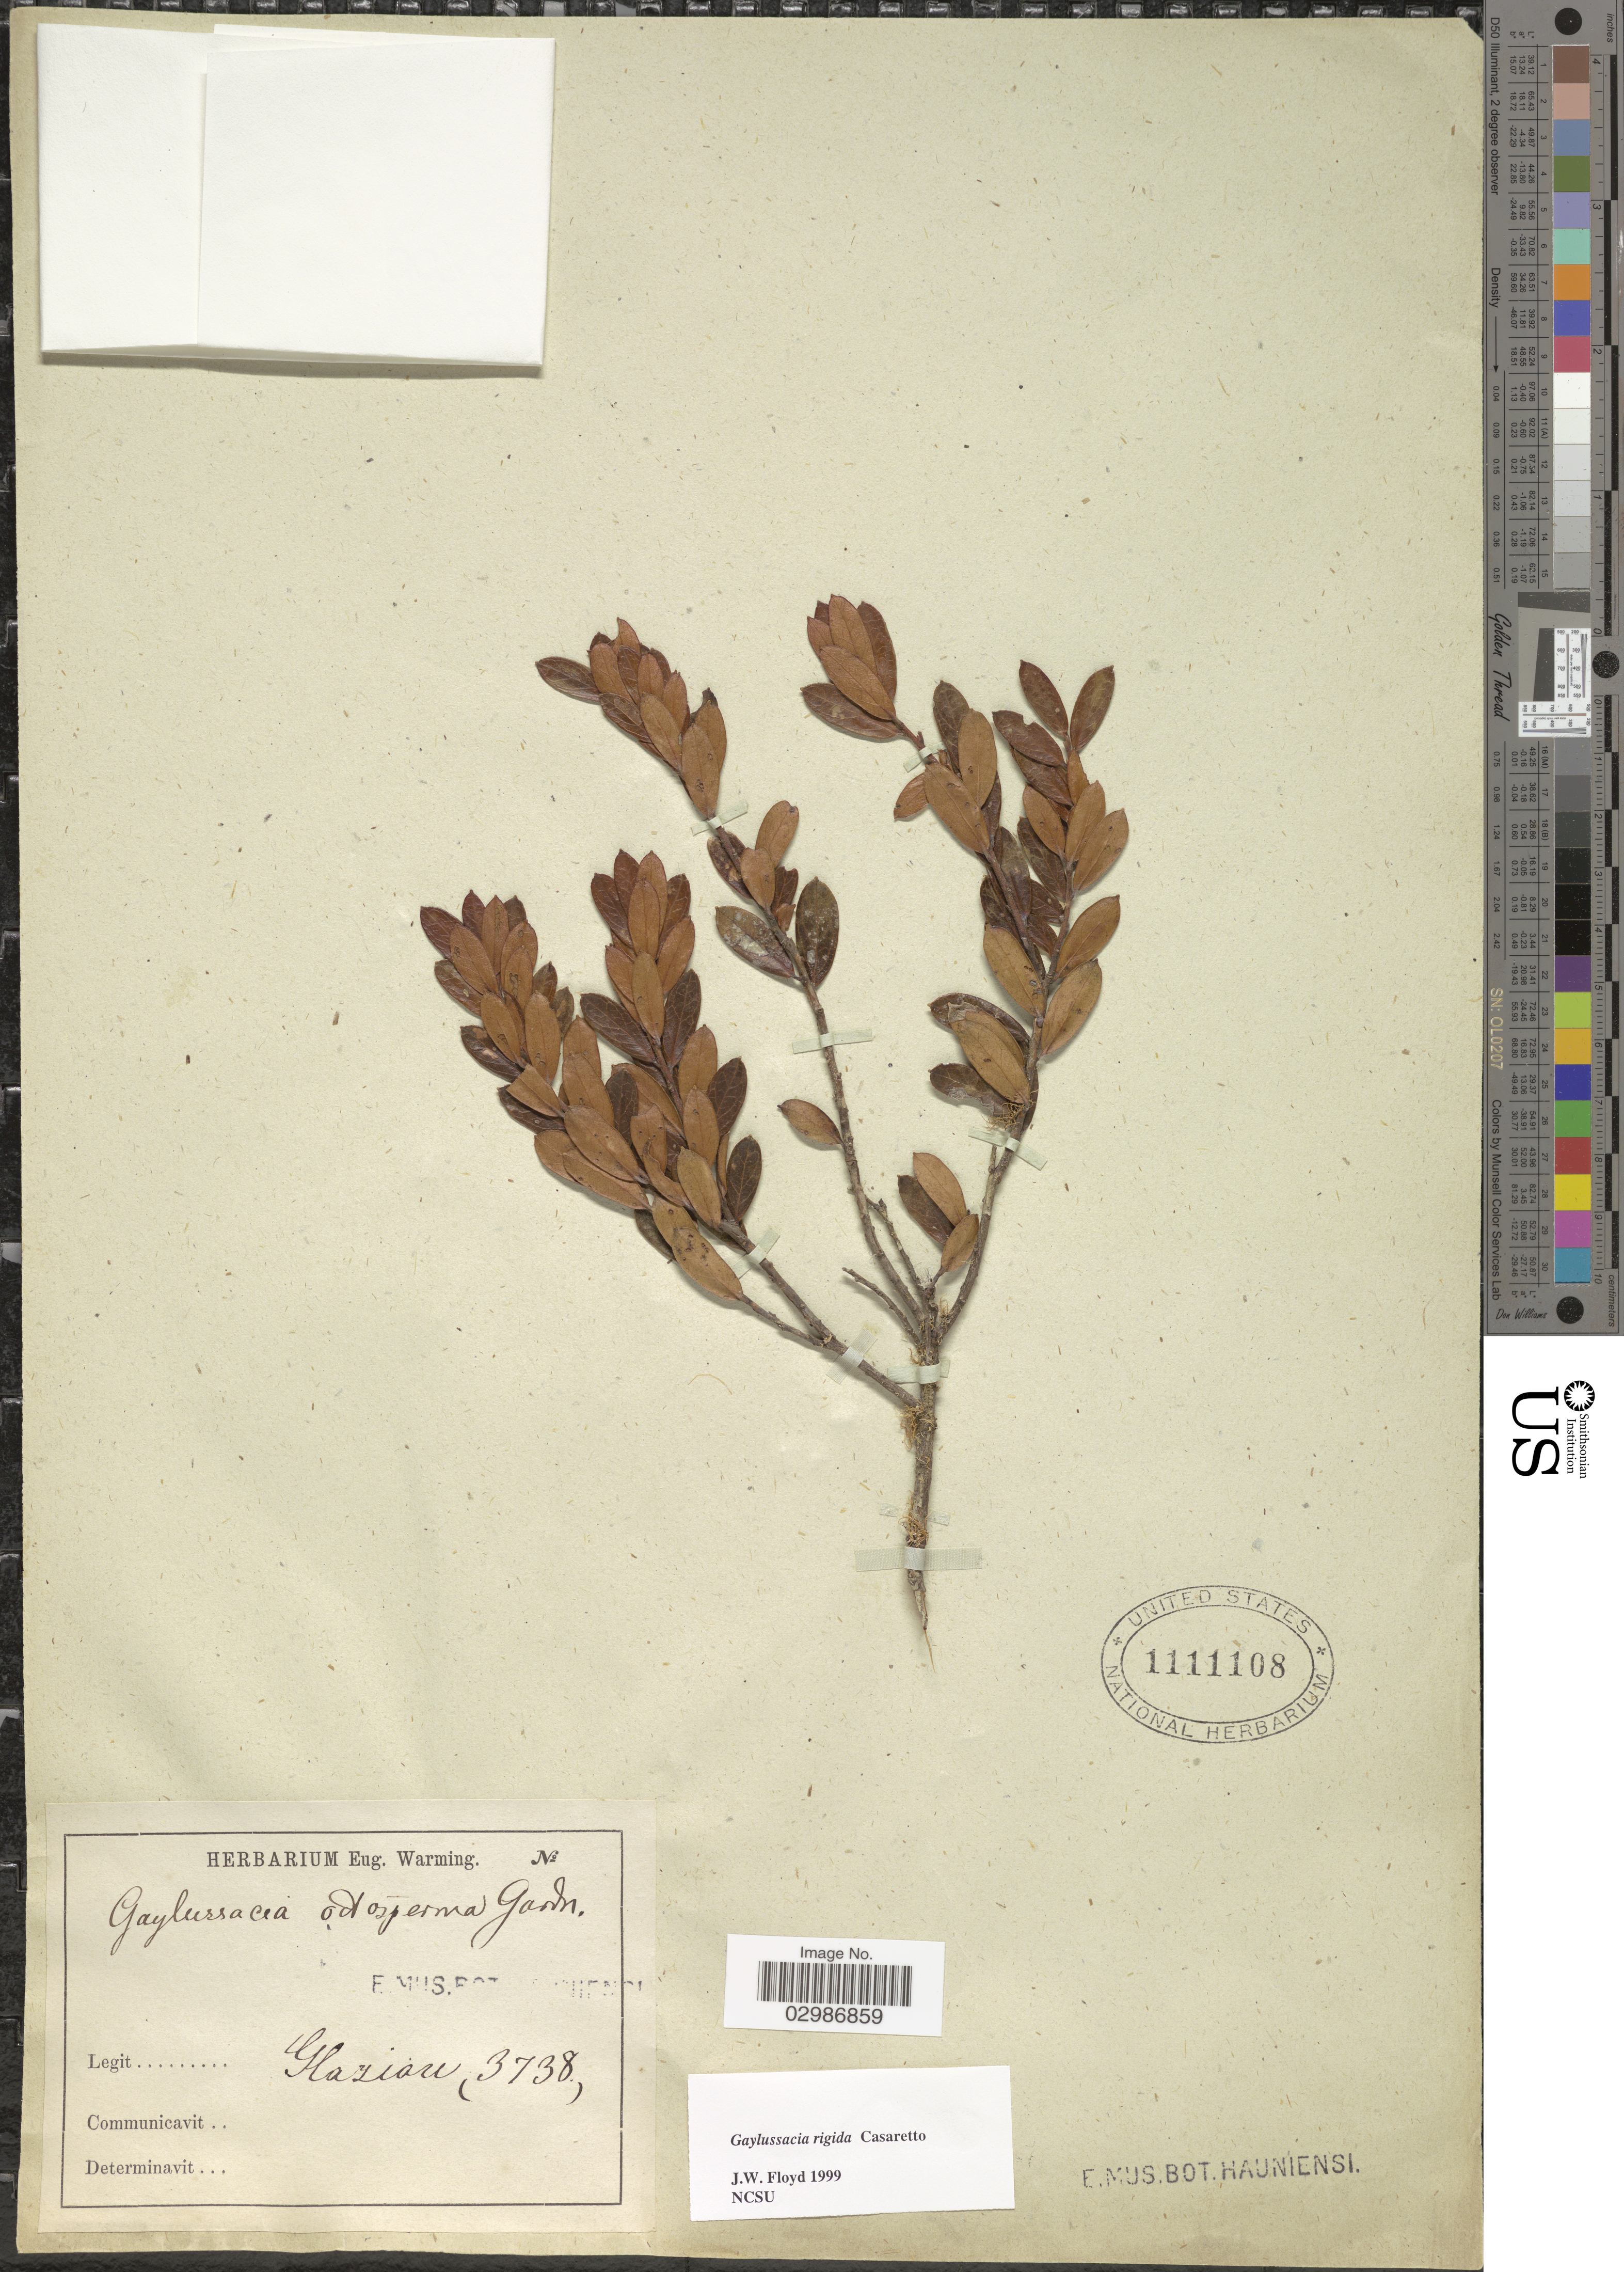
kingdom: Plantae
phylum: Tracheophyta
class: Magnoliopsida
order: Ericales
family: Ericaceae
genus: Gaylussacia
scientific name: Gaylussacia rigida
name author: Casaretto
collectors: Glaziou, --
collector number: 3738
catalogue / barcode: US 1111108